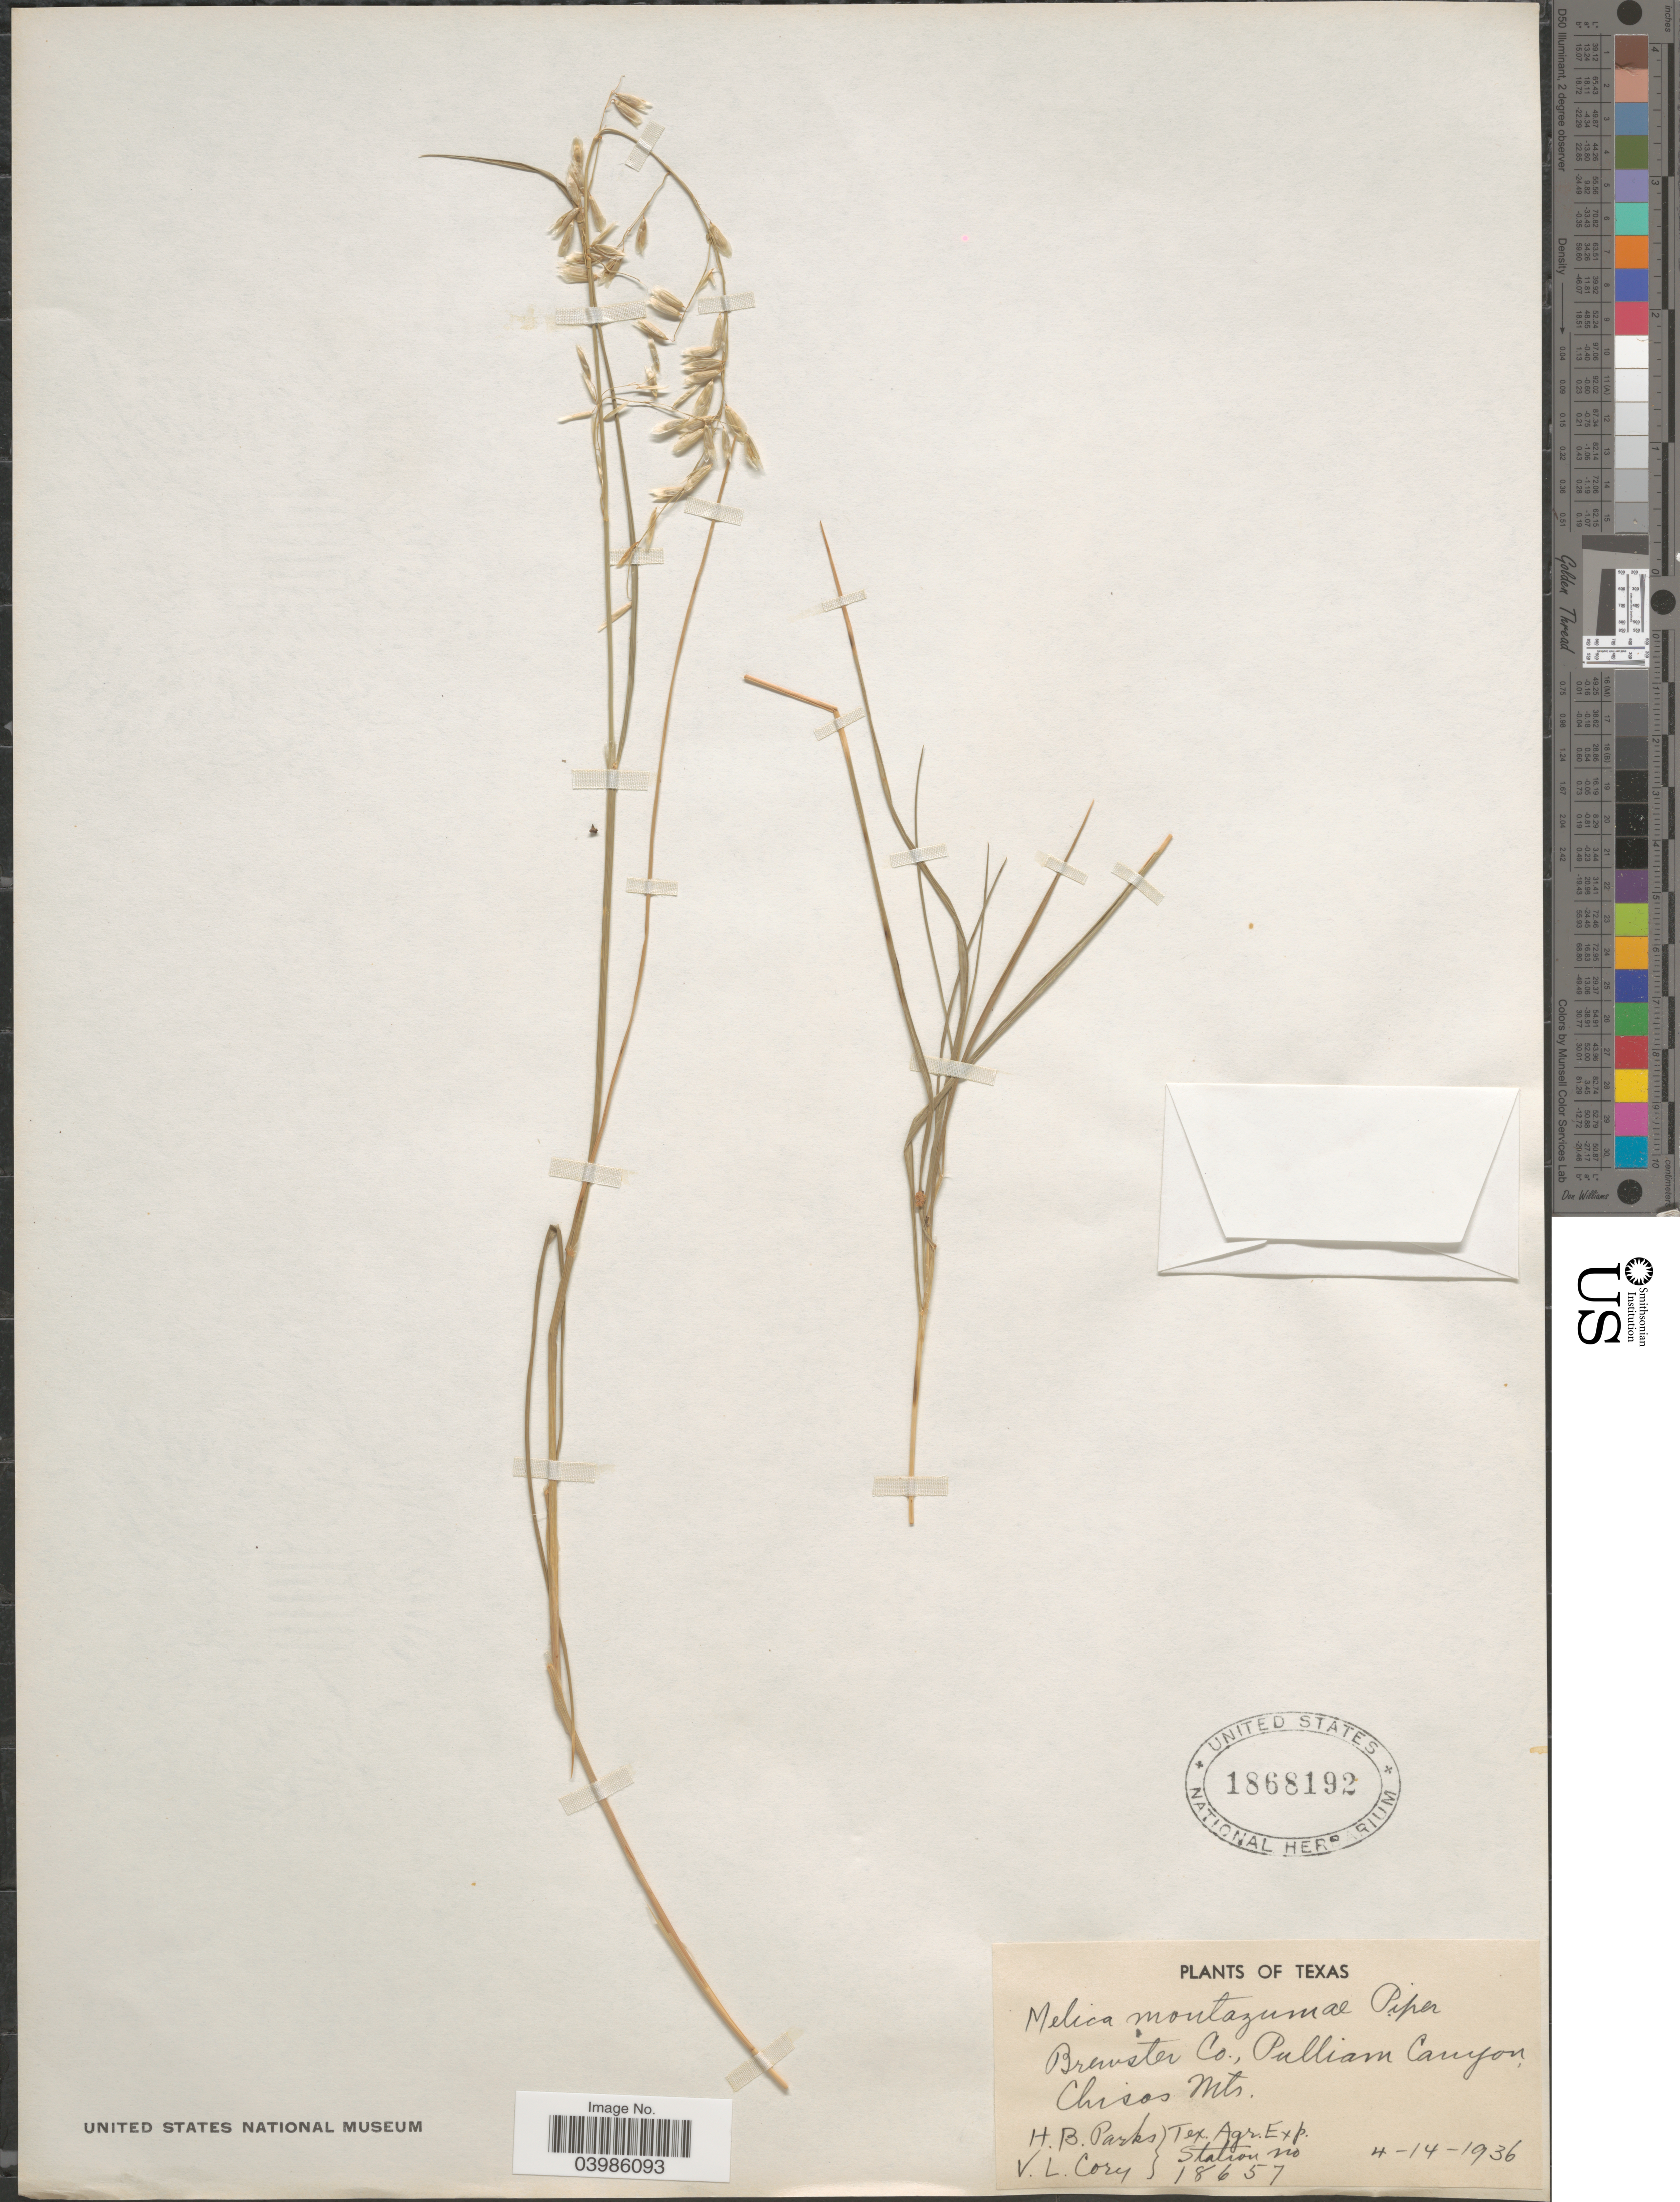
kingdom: Plantae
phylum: Tracheophyta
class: Liliopsida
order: Poales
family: Poaceae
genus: Melica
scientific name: Melica montezumae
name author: Piper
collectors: H. Parks & V. Cory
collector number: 18657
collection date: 1936-04-14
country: United States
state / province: Texas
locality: Brewster Co., Pulliam Canyon, Chisos Mts.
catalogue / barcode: US 1868192